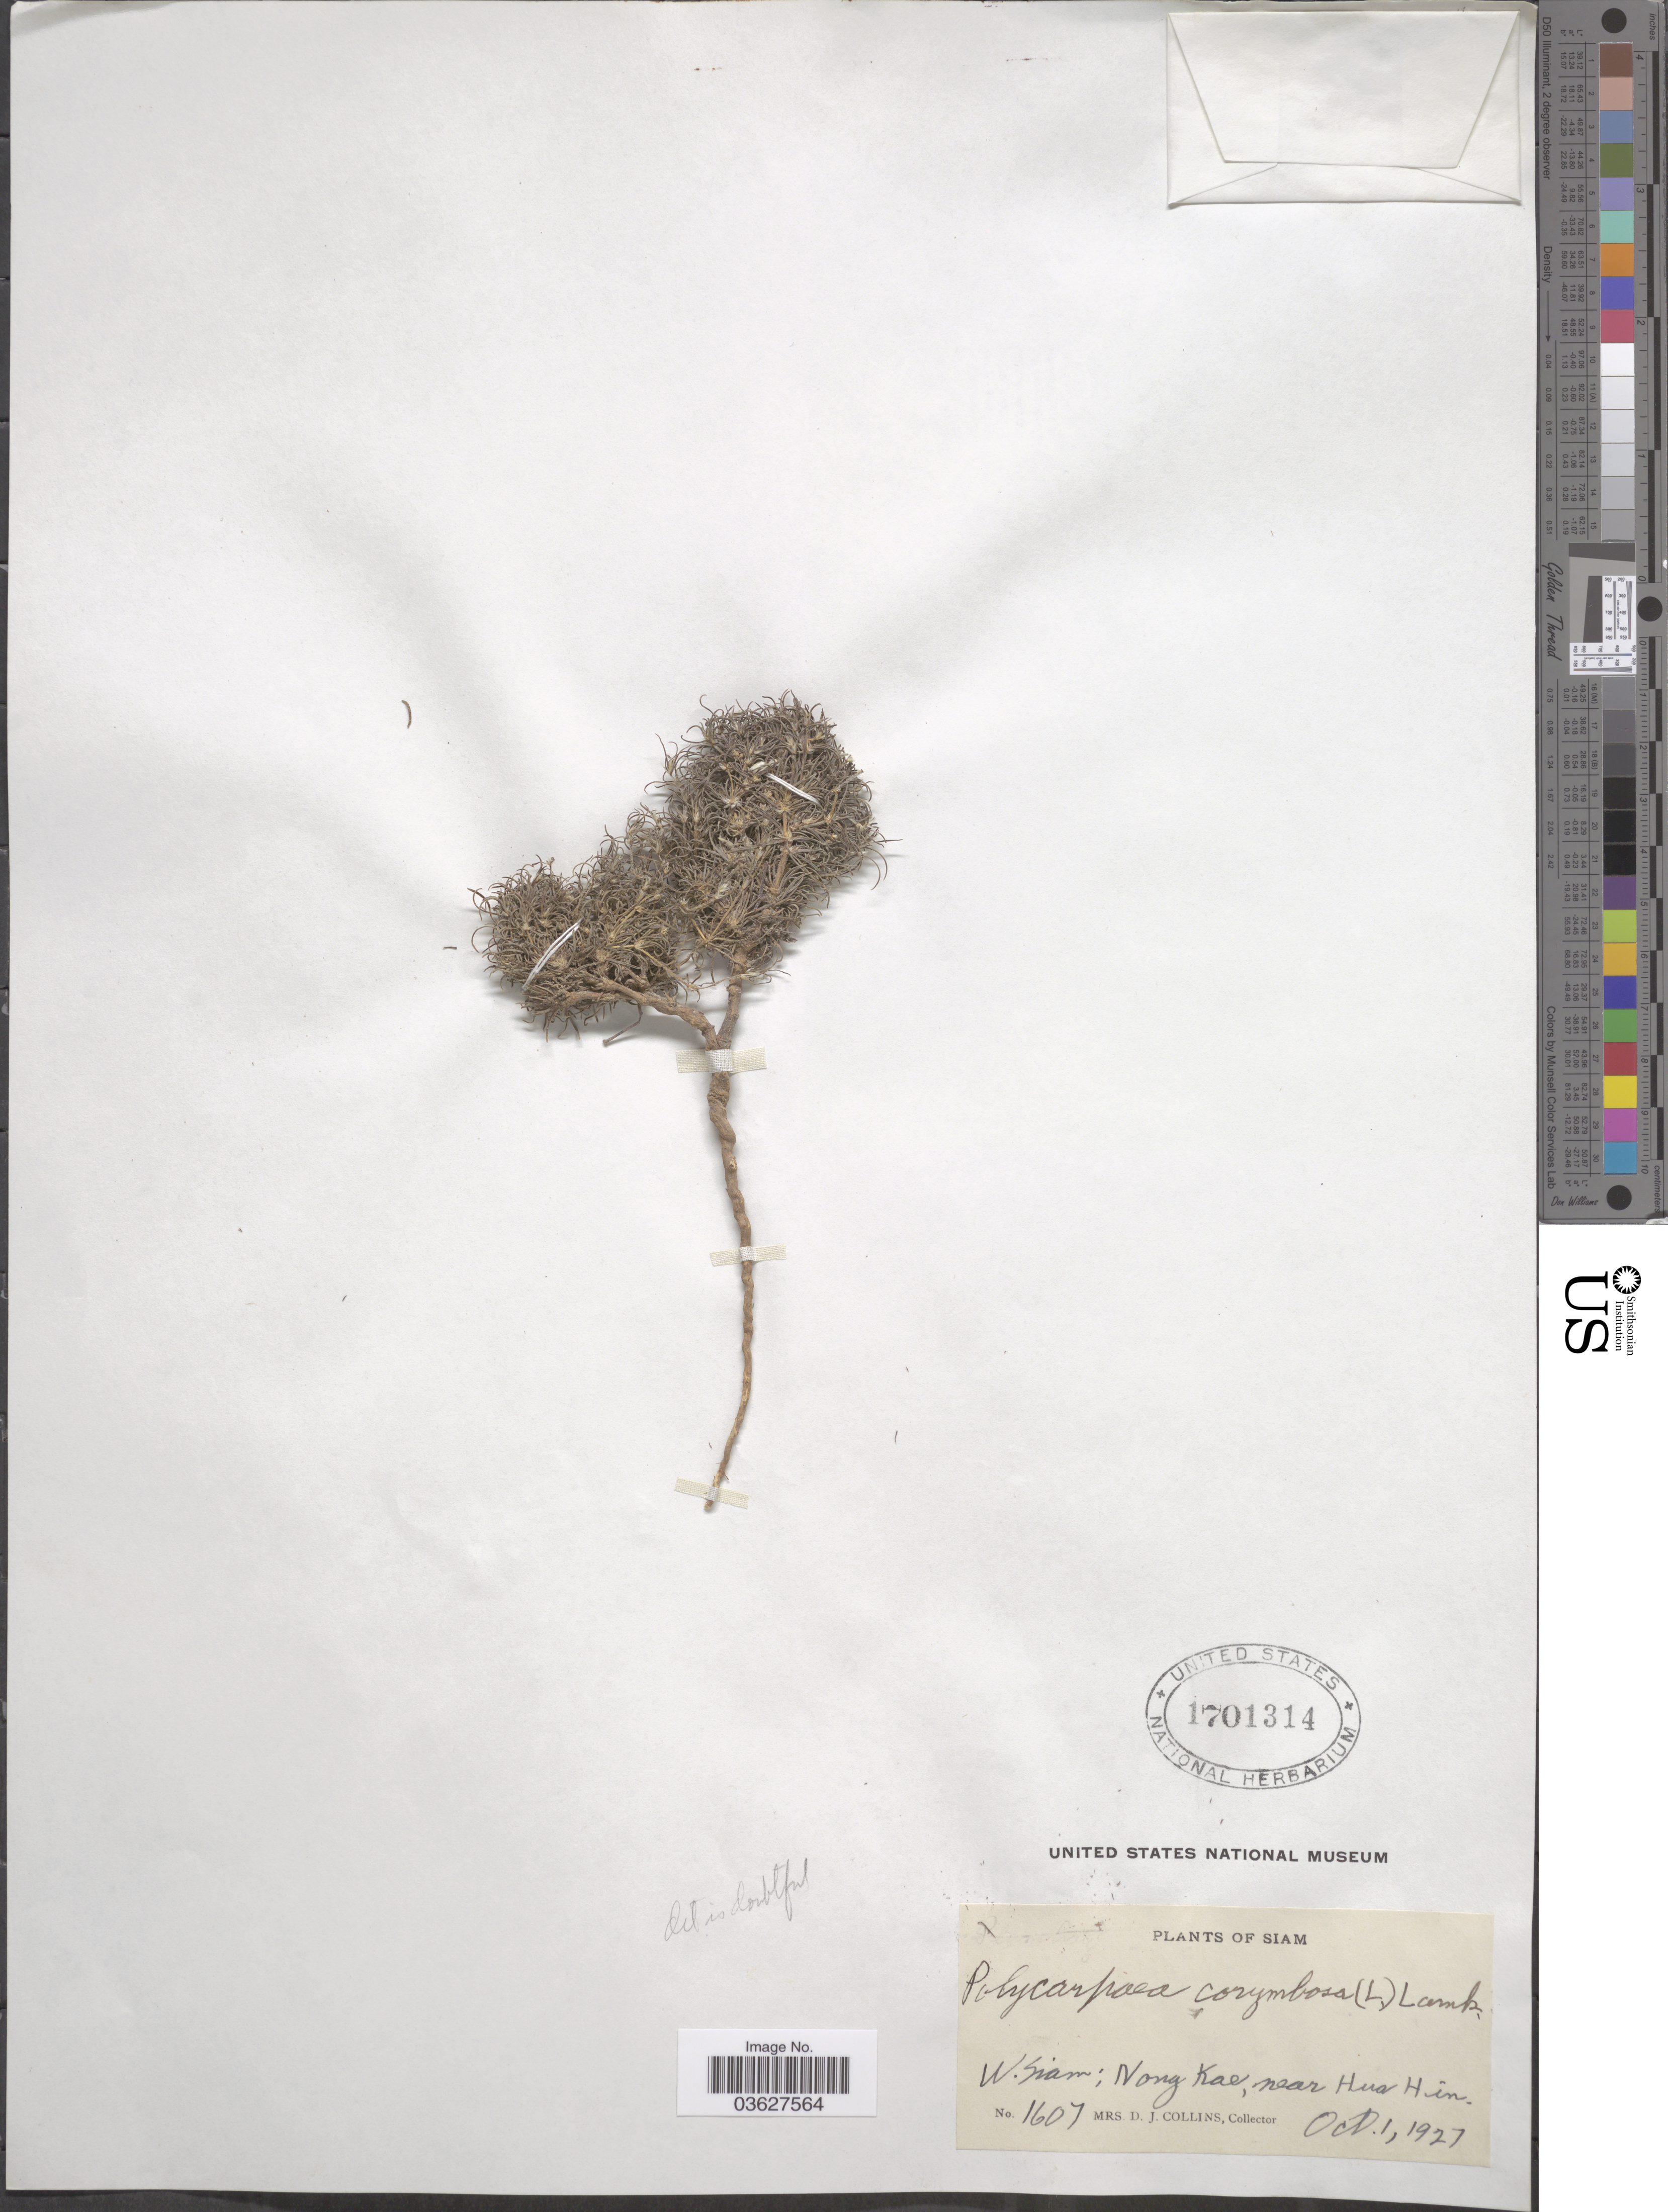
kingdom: Plantae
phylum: Tracheophyta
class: Magnoliopsida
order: Caryophyllales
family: Caryophyllaceae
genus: Polycarpaea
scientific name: Polycarpaea corymbosa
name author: (L.) Lam.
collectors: Mrs. D. J. Collins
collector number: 1607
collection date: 1927-10-01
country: Thailand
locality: Siam, W. Siam: Nong Kae, near Hua Hin.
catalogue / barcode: US 1701314